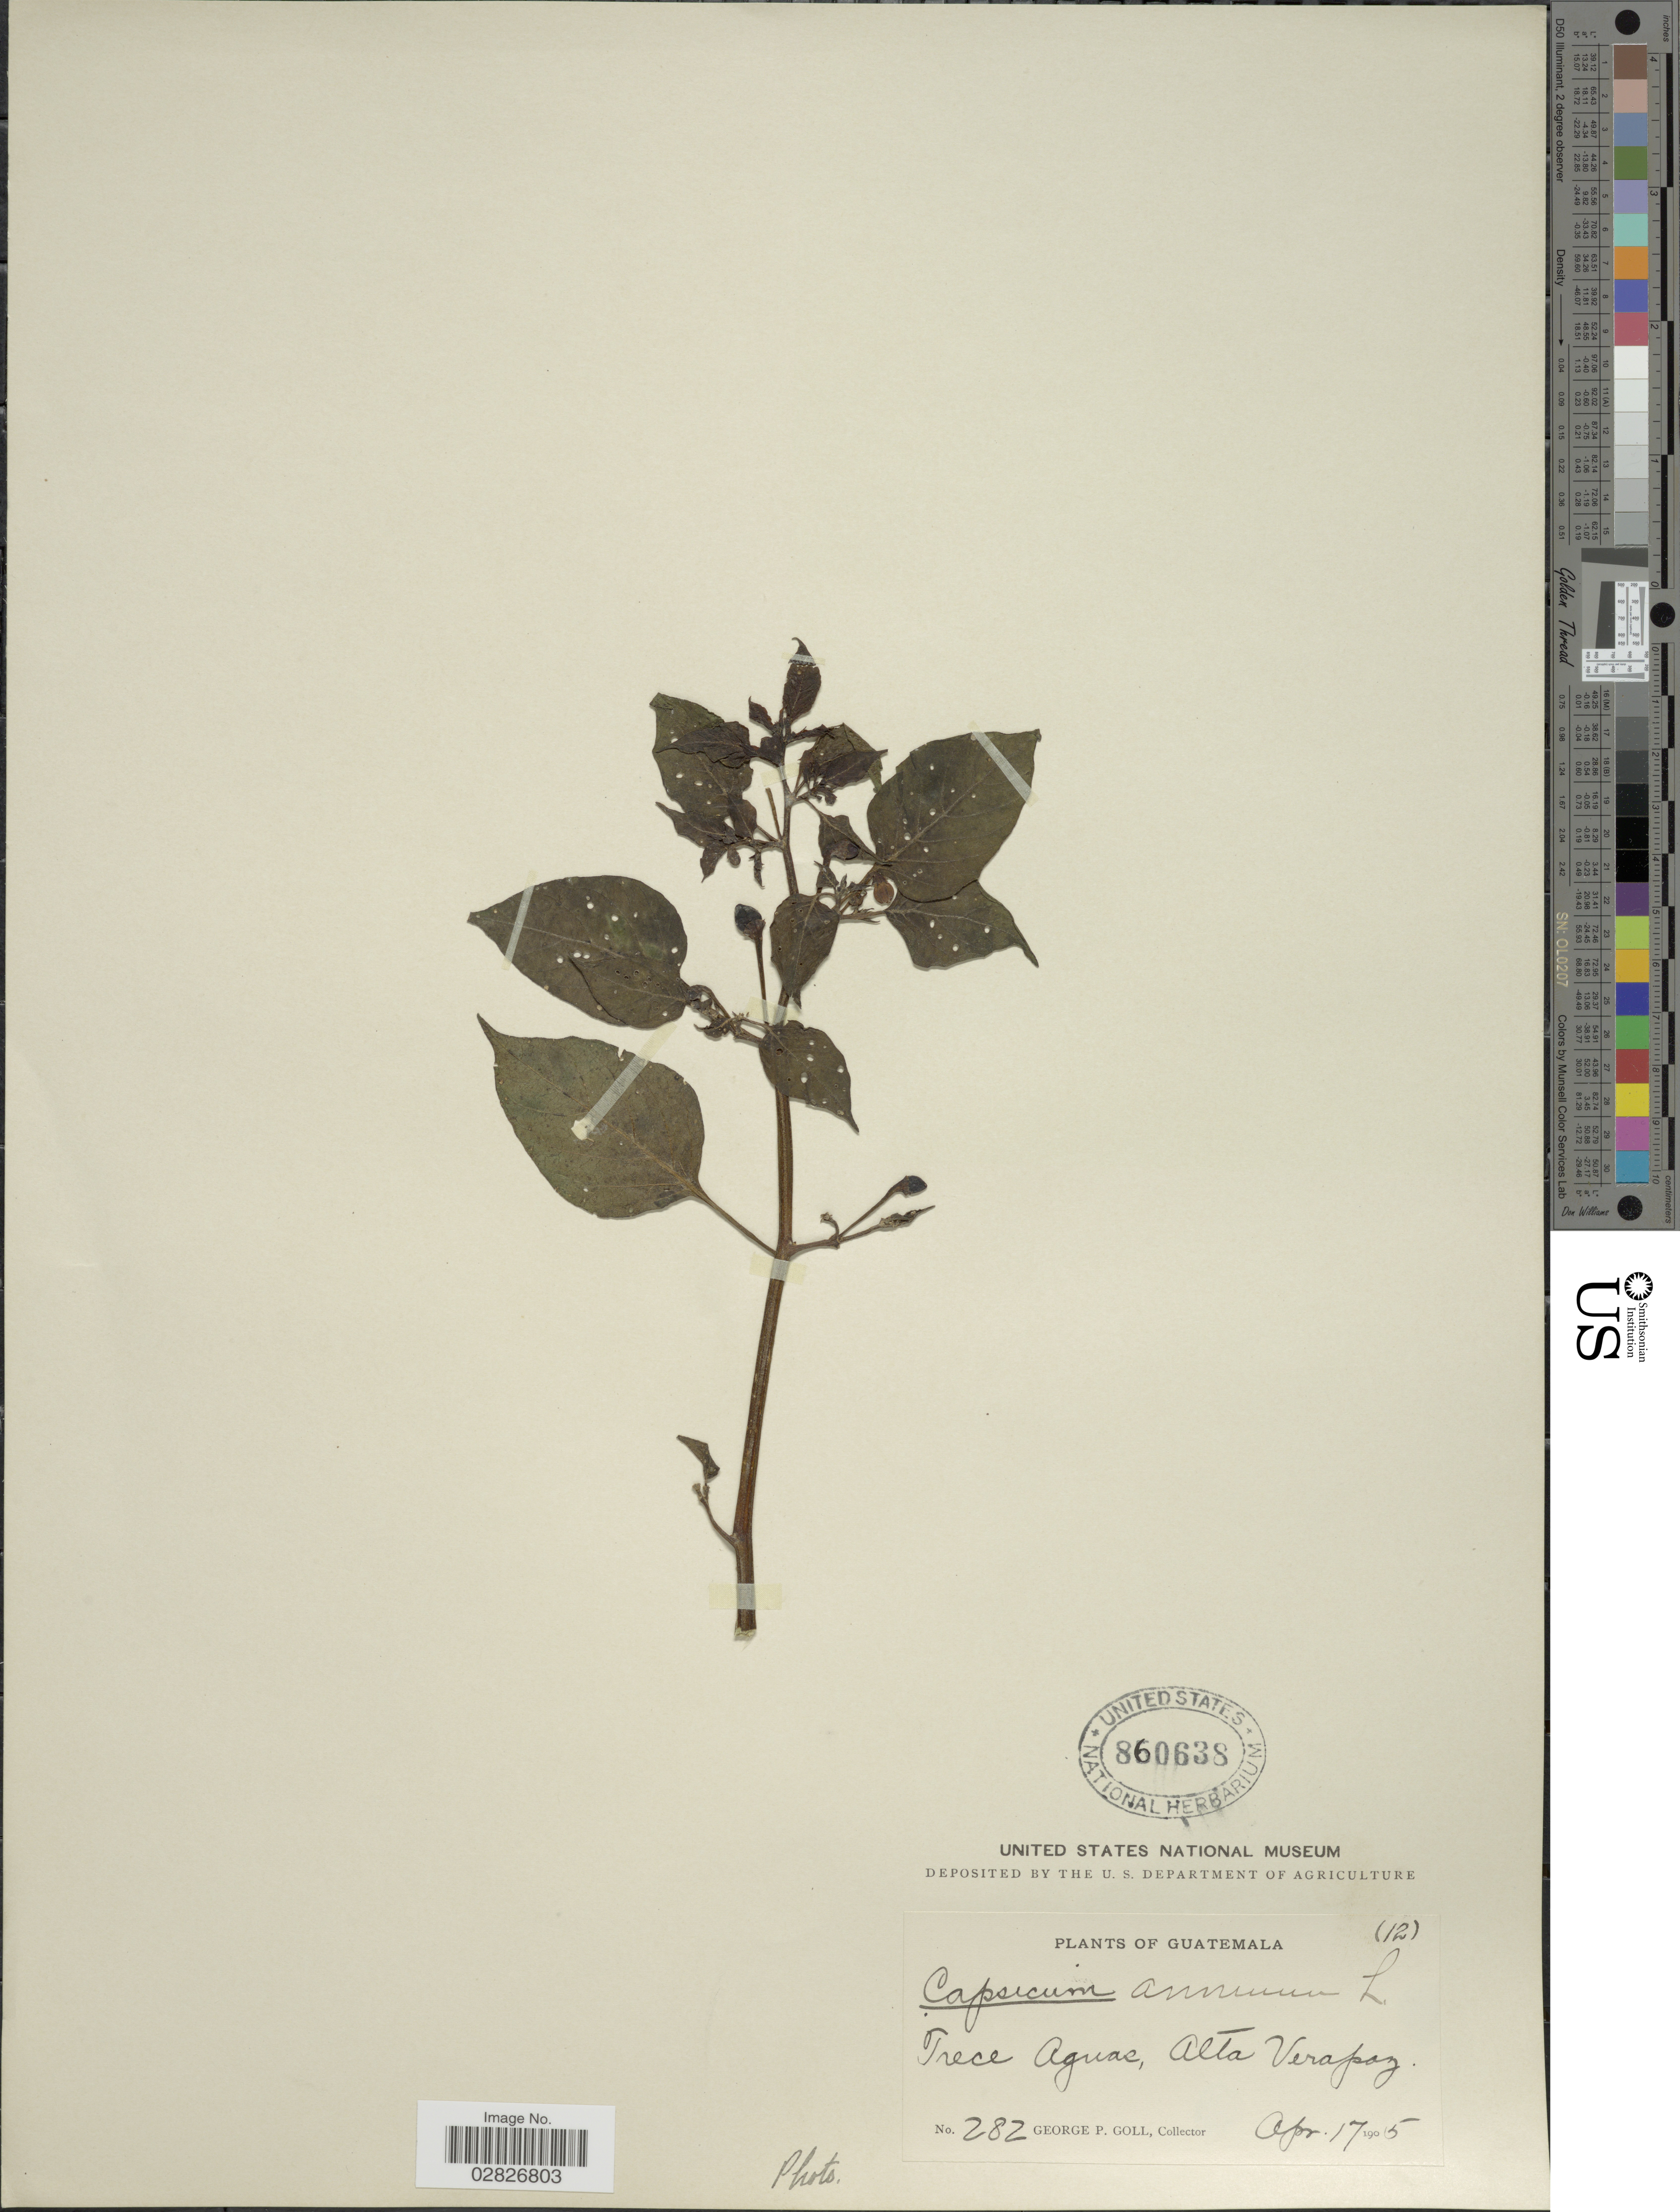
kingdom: Plantae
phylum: Tracheophyta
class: Magnoliopsida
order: Solanales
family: Solanaceae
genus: Capsicum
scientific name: Capsicum annuum 'Habanero'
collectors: G. P. Goll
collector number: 282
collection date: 1905-04-17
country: Guatemala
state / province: Alta Verapaz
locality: Trece Aguas.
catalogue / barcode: US 860638